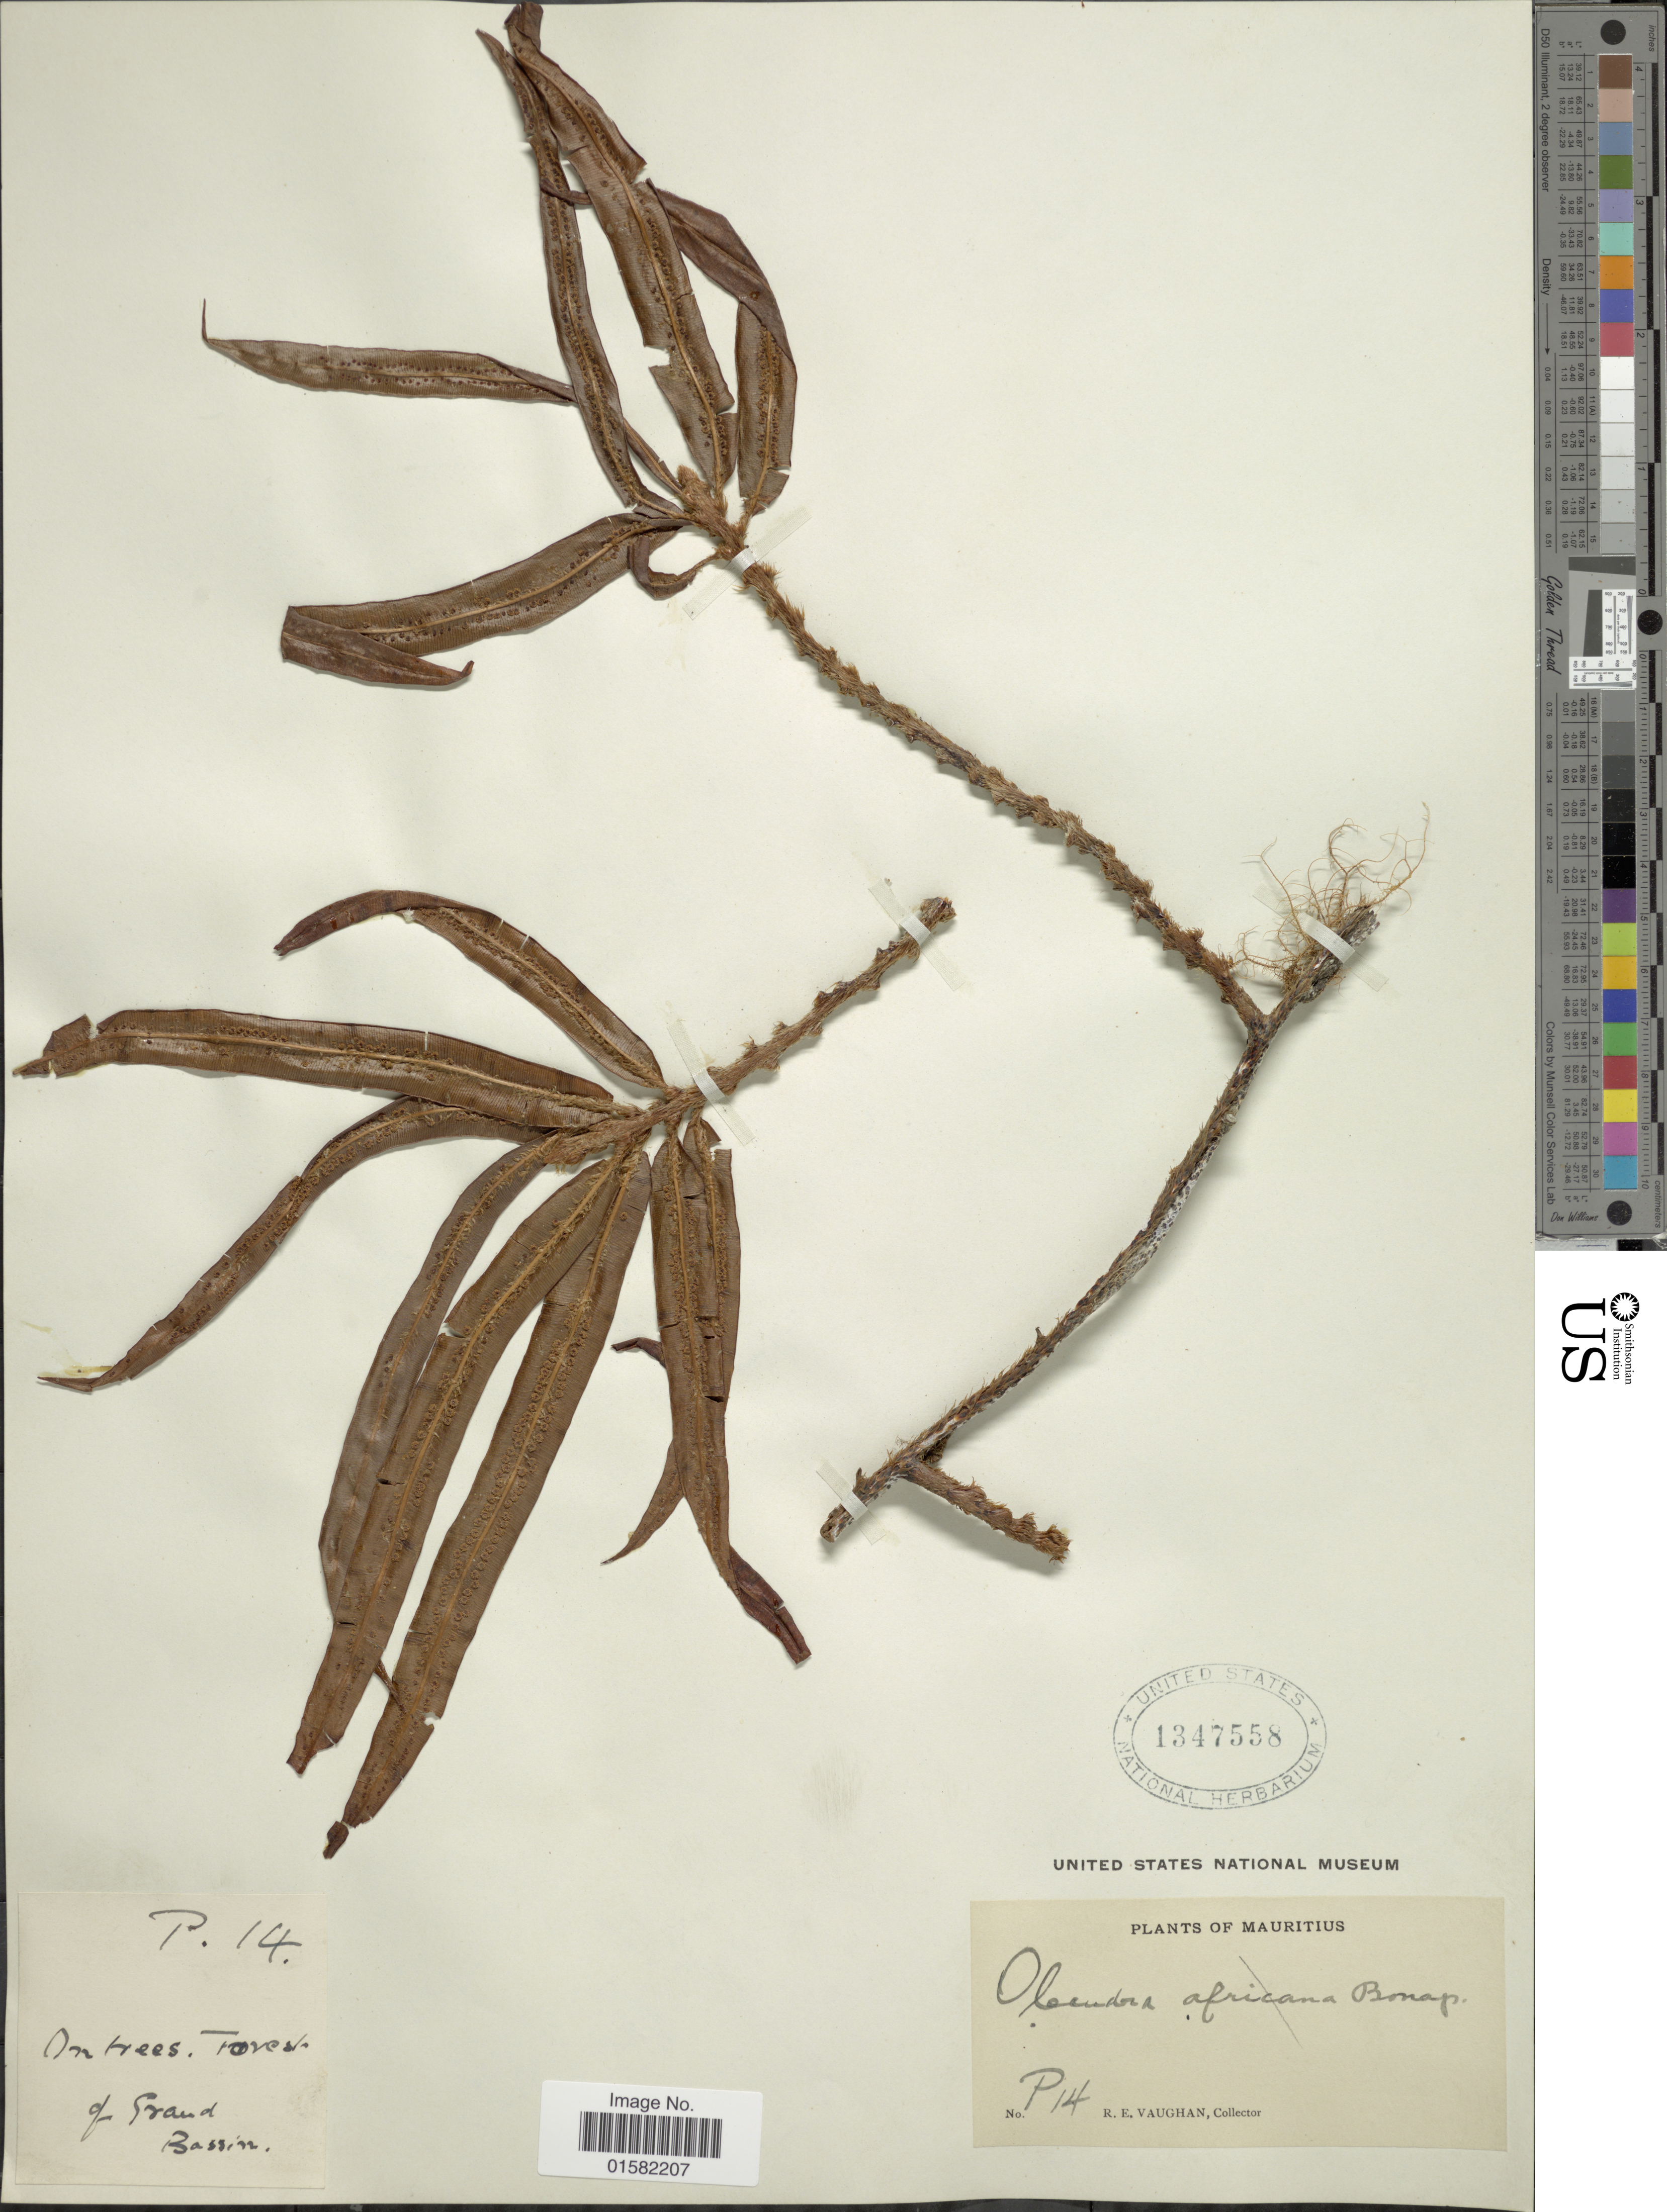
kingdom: Plantae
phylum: Tracheophyta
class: Polypodiopsida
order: Polypodiales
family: Oleandraceae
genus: Oleandra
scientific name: Oleandra articulata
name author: (Sw.) C. Presl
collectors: R. Vaughan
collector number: P14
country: Mauritius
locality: On trees. Forest of Grand Bassin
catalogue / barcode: US 1347558